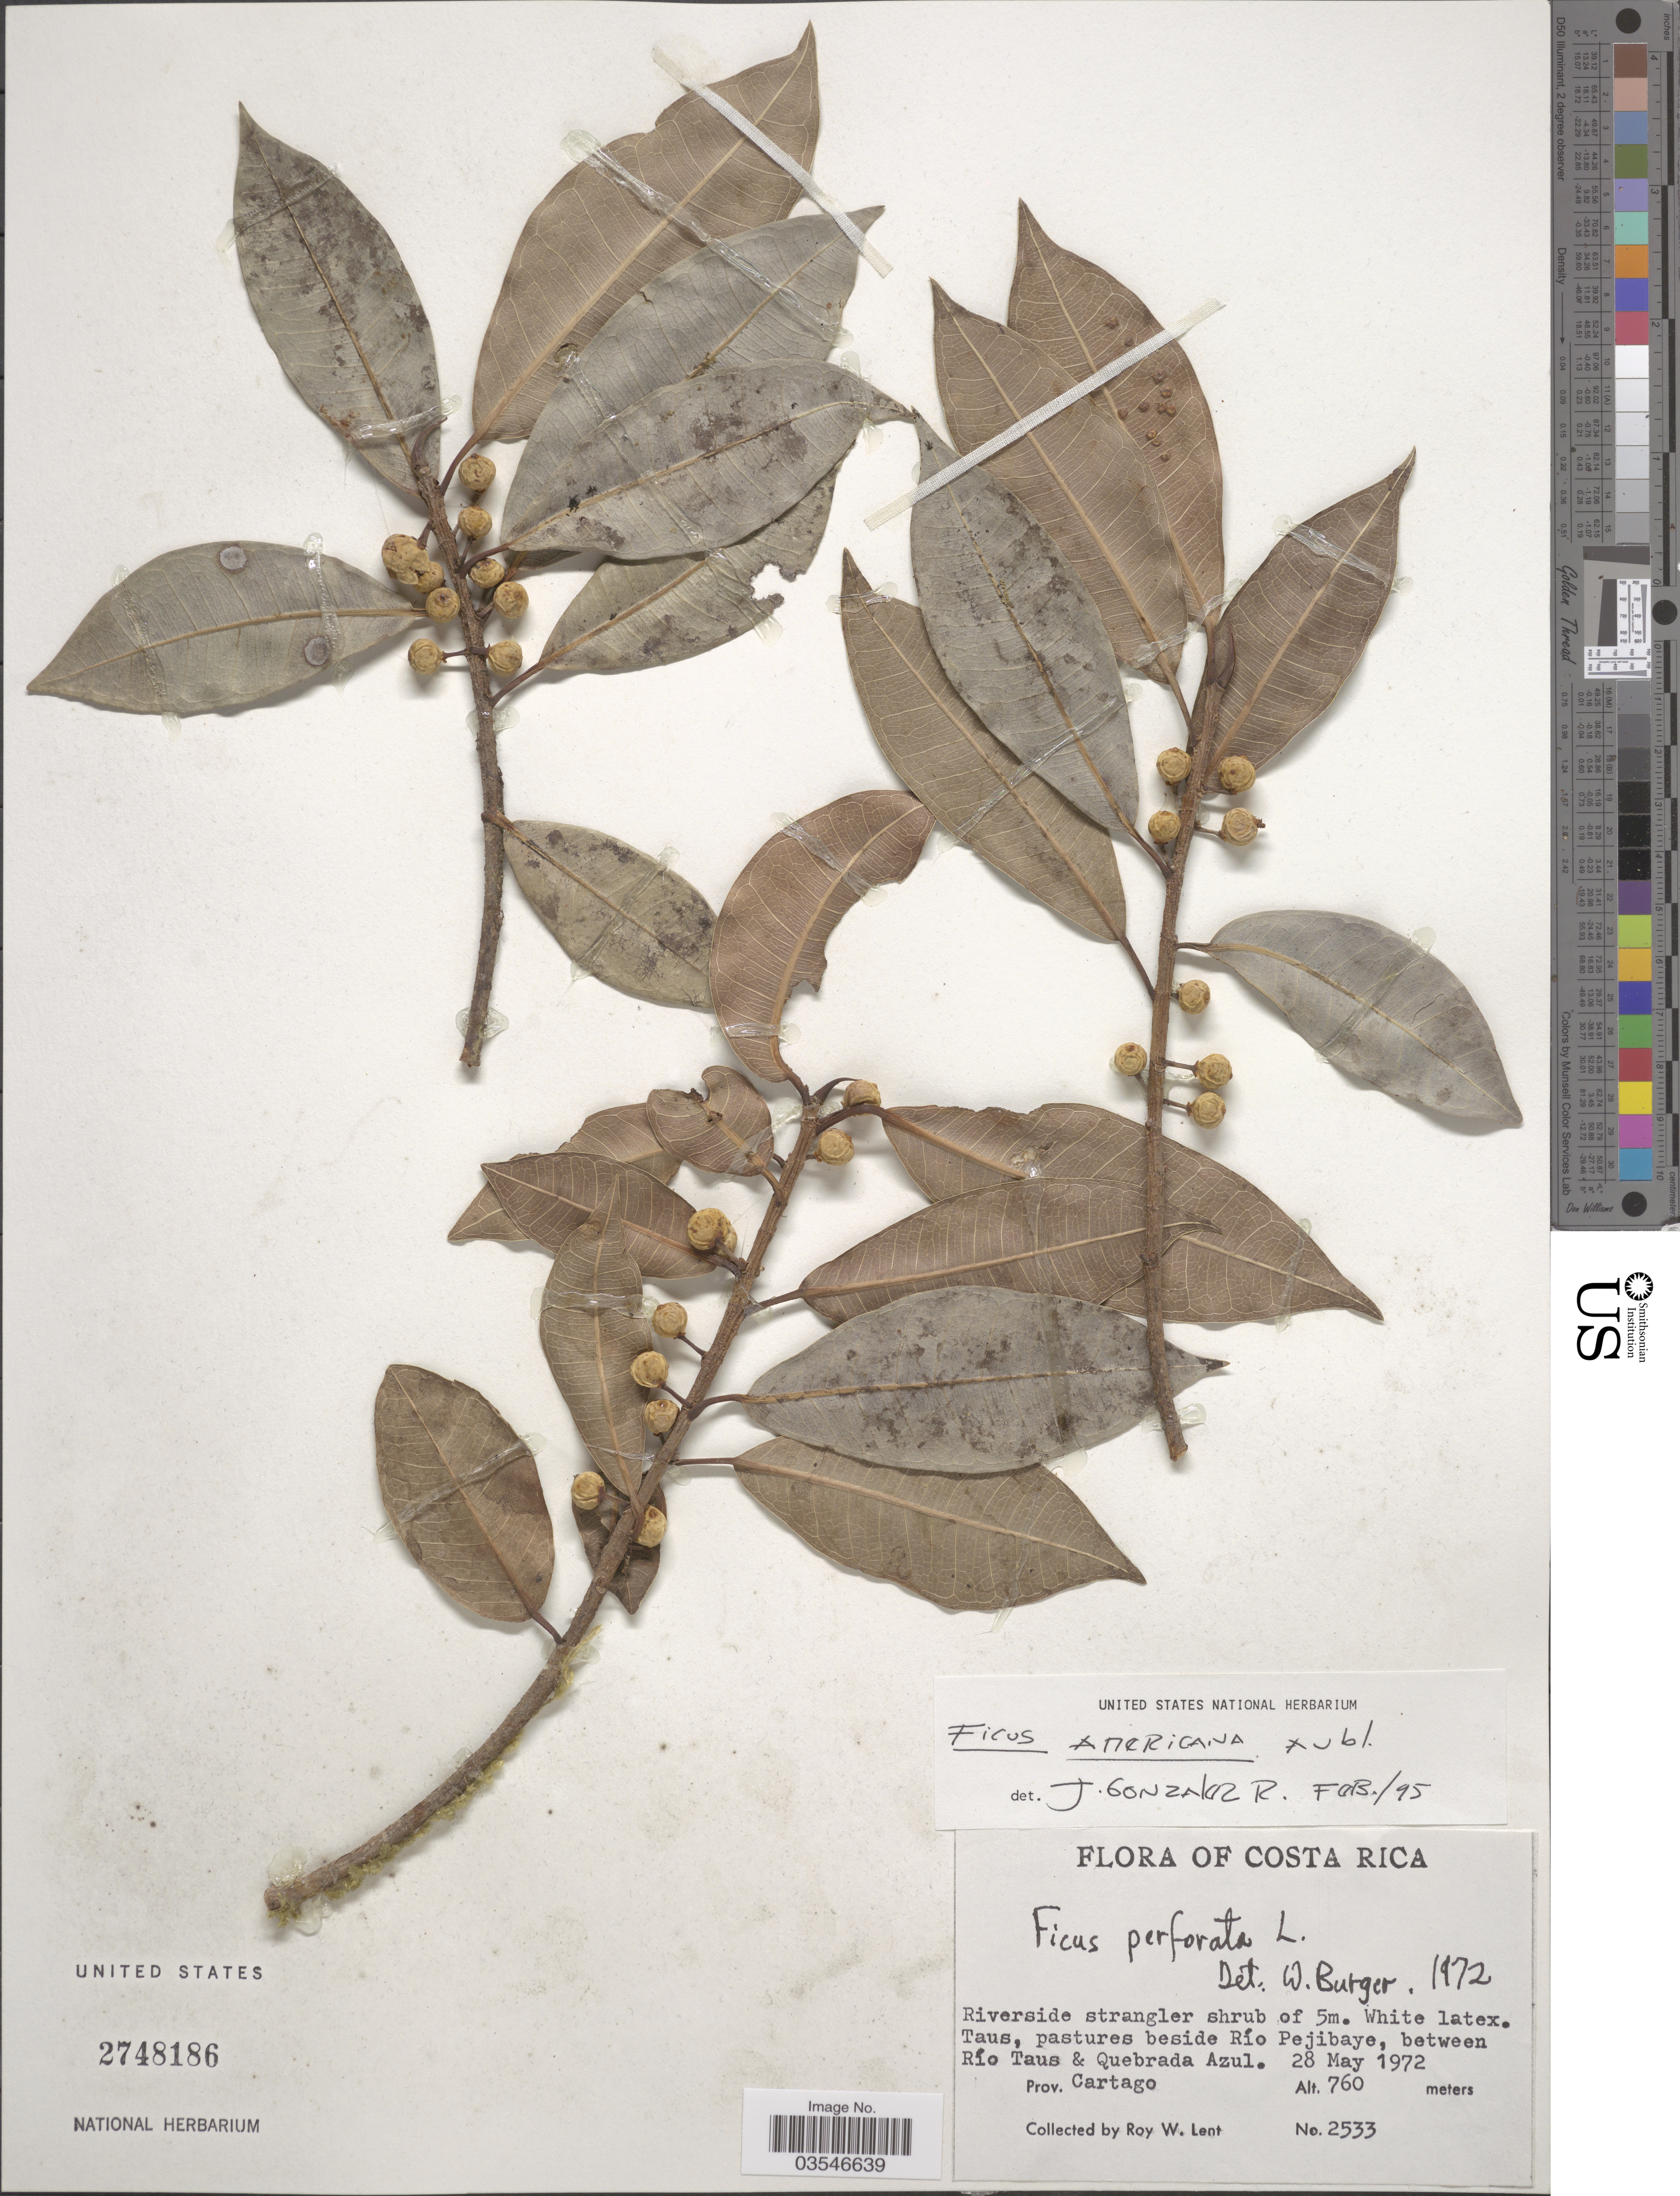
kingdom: Plantae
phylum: Tracheophyta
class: Magnoliopsida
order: Rosales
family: Moraceae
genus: Ficus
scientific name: Ficus americana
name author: Aubl.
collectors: R. W. Lent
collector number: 2533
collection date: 1972-05-28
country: Costa Rica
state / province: Cartago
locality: Beside Río Pejibaye, between Río Taus & Quebrada Azul.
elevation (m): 760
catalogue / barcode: US 2748186